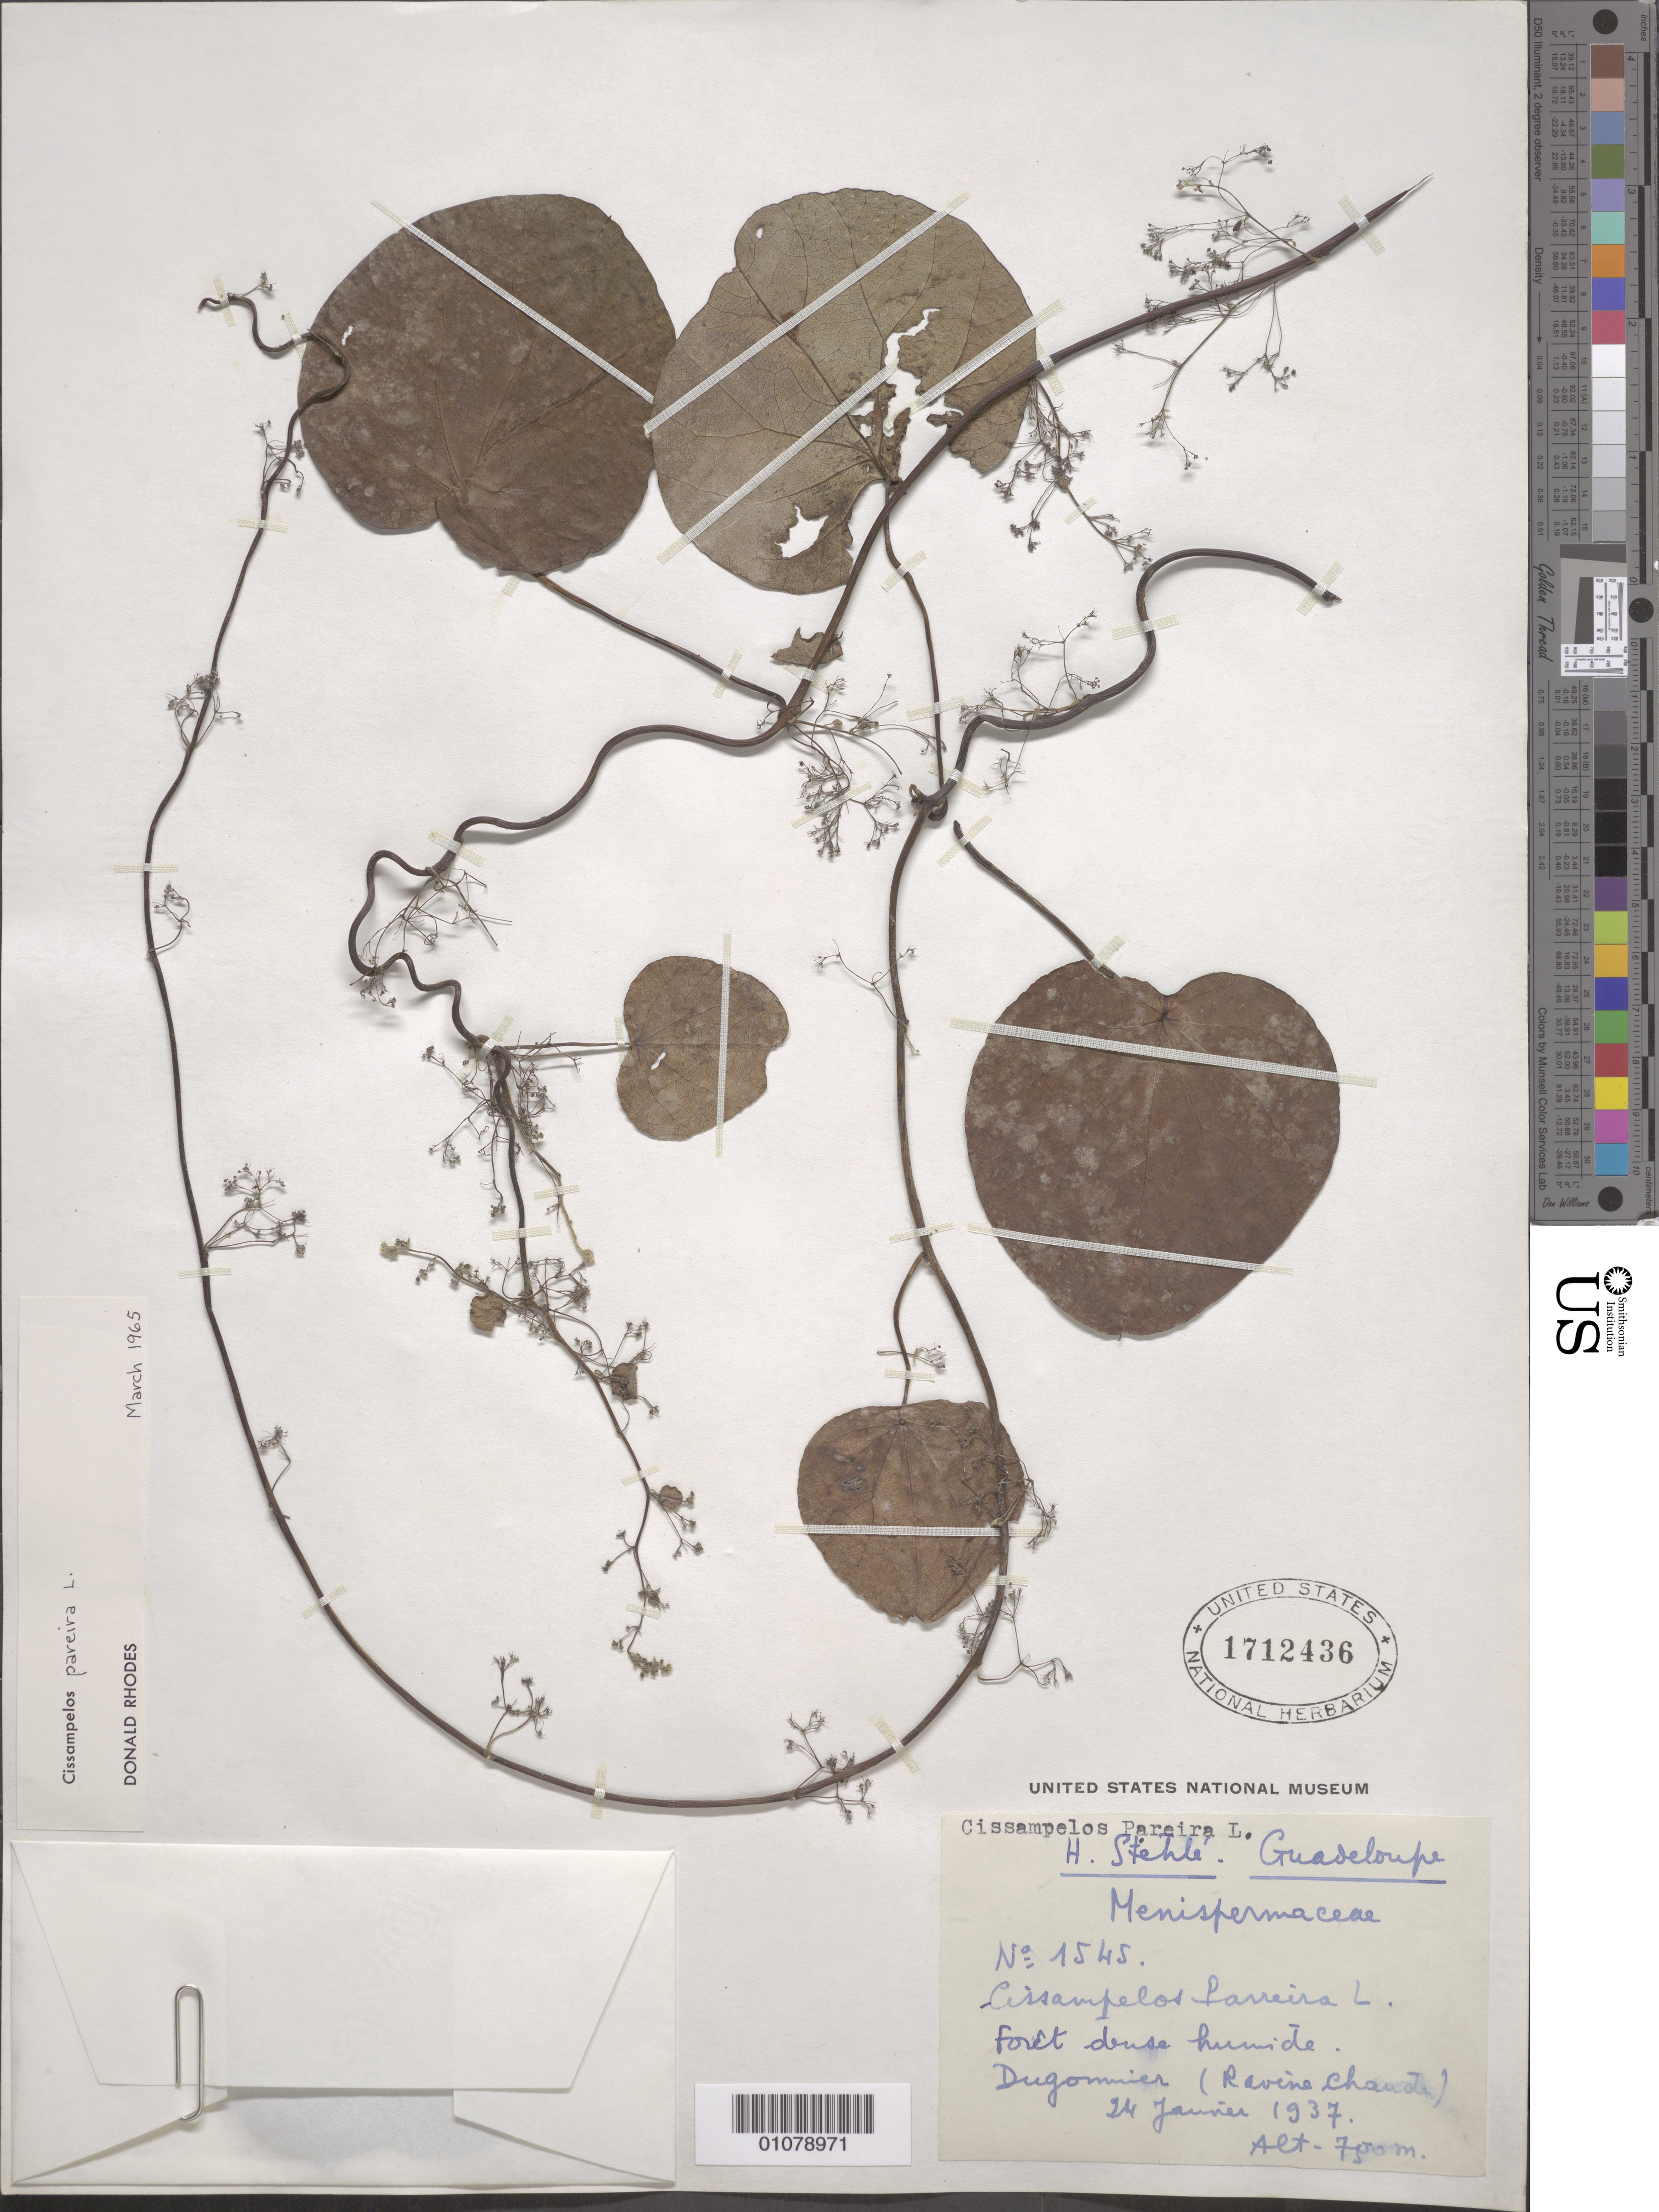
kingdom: Plantae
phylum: Tracheophyta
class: Magnoliopsida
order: Ranunculales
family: Menispermaceae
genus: Cissampelos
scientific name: Cissampelos pareira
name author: L.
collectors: H. Stehlé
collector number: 1545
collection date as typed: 24 Jan 1937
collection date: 1937-01-24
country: Guadeloupe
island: Basse Terre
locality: Dugommier (Ravine Chaude)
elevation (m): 750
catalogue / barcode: US 1712436